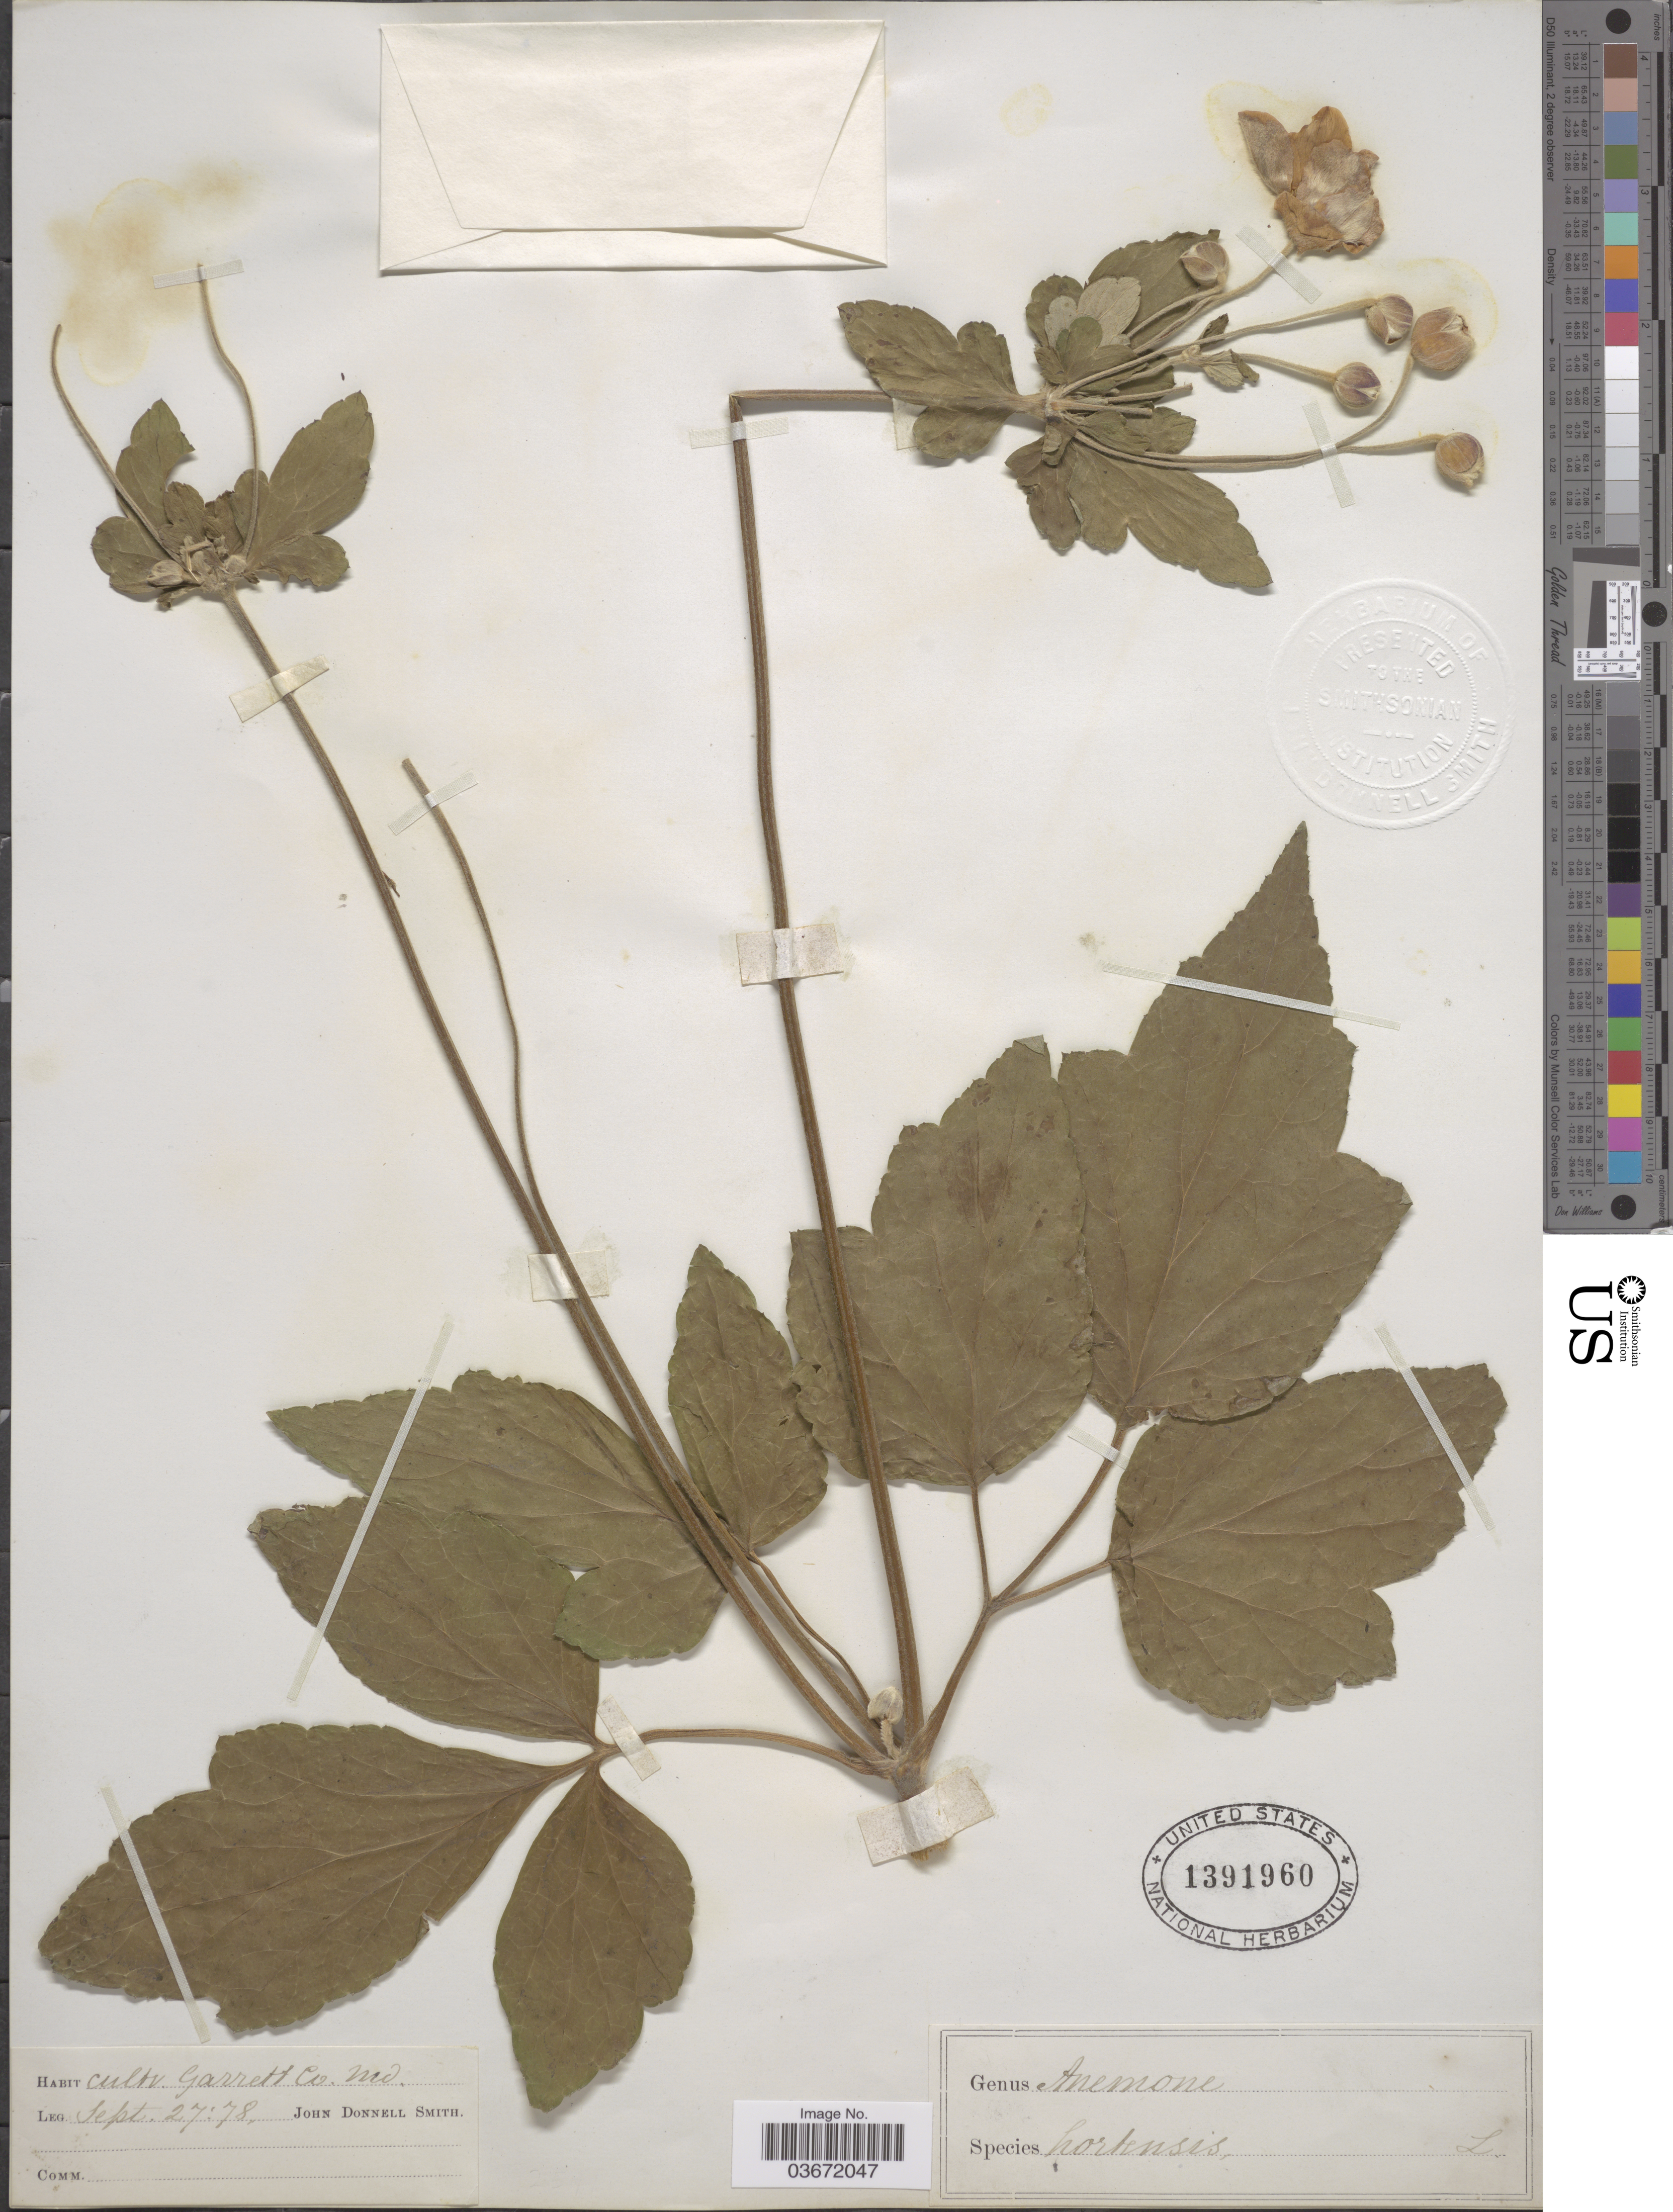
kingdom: Plantae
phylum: Tracheophyta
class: Magnoliopsida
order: Ranunculales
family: Ranunculaceae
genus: Anemone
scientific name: Anemone sp.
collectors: J. Donnell Smith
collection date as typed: Transcribed d/m/y: 27/9/78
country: United States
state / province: Maryland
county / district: Garrett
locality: Garrett Co.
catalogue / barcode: US 1391960